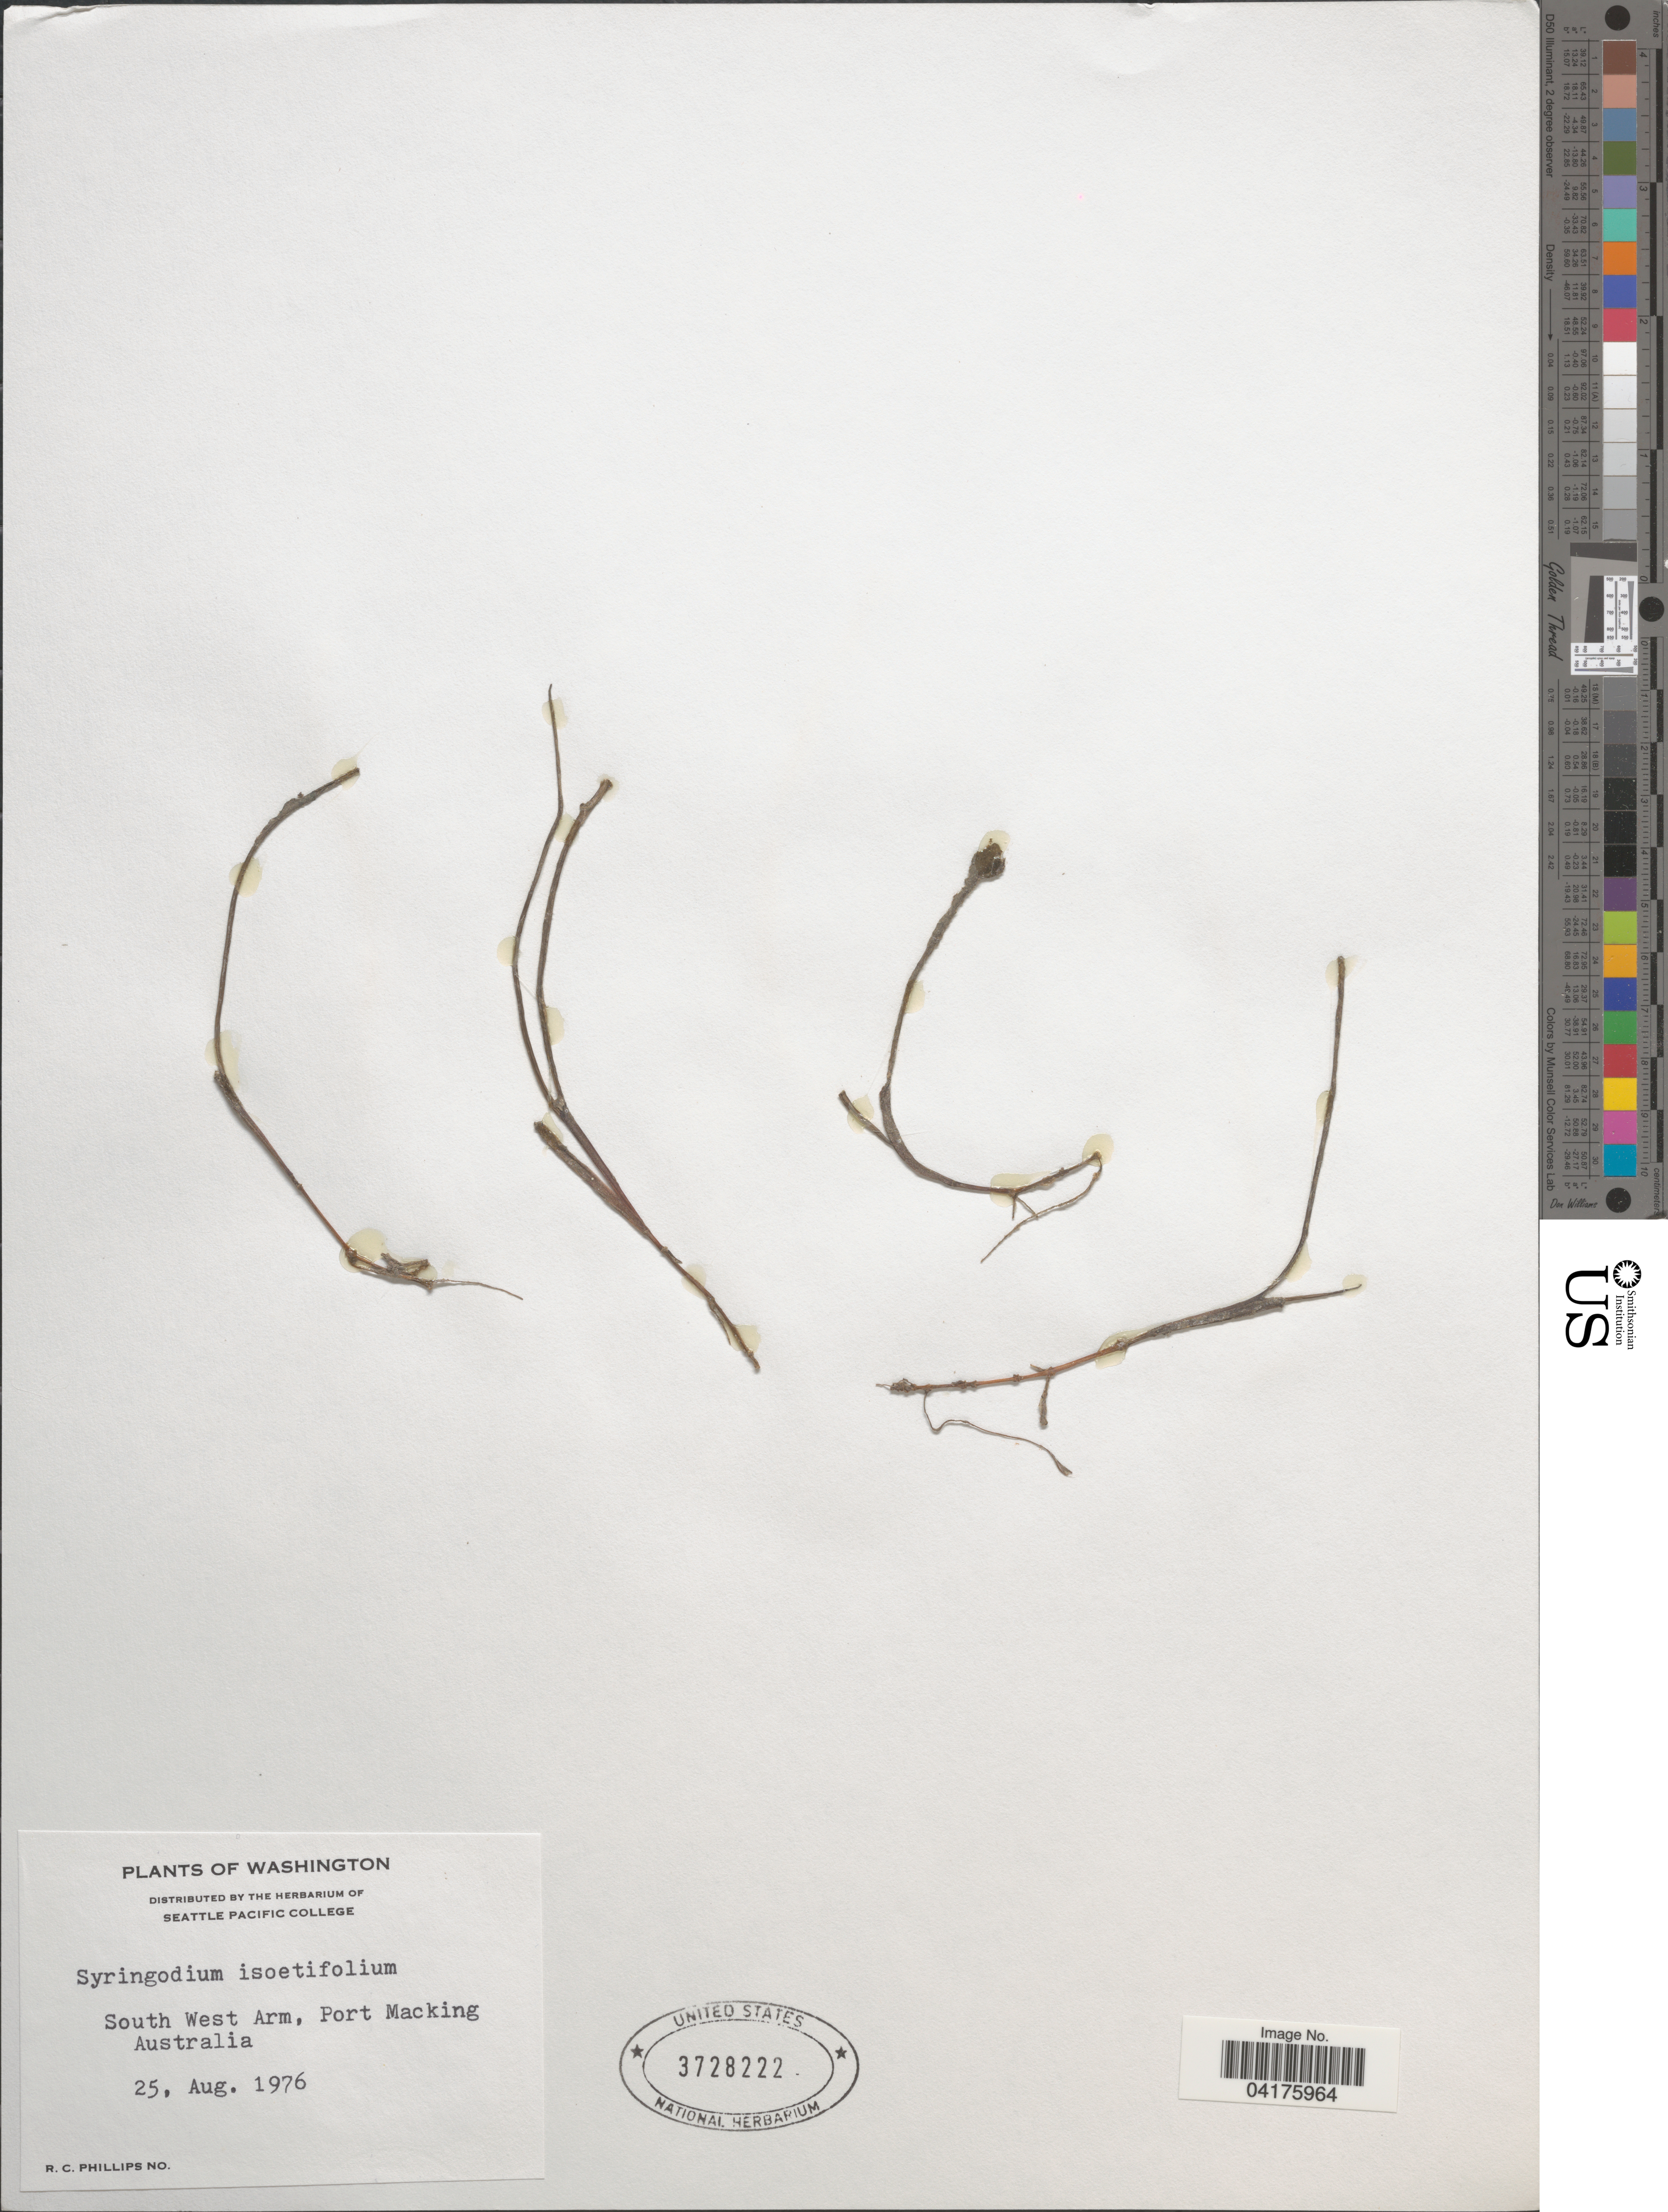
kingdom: Plantae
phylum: Tracheophyta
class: Liliopsida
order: Alismatales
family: Cymodoceaceae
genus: Syringodium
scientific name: Syringodium isoetifolium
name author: (Asch.) Dandy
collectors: R. C. Phillips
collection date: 1976-08-25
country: Australia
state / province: New South Wales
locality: South West Arm, Port Macking [= Port Hacking].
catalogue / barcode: US 3728222